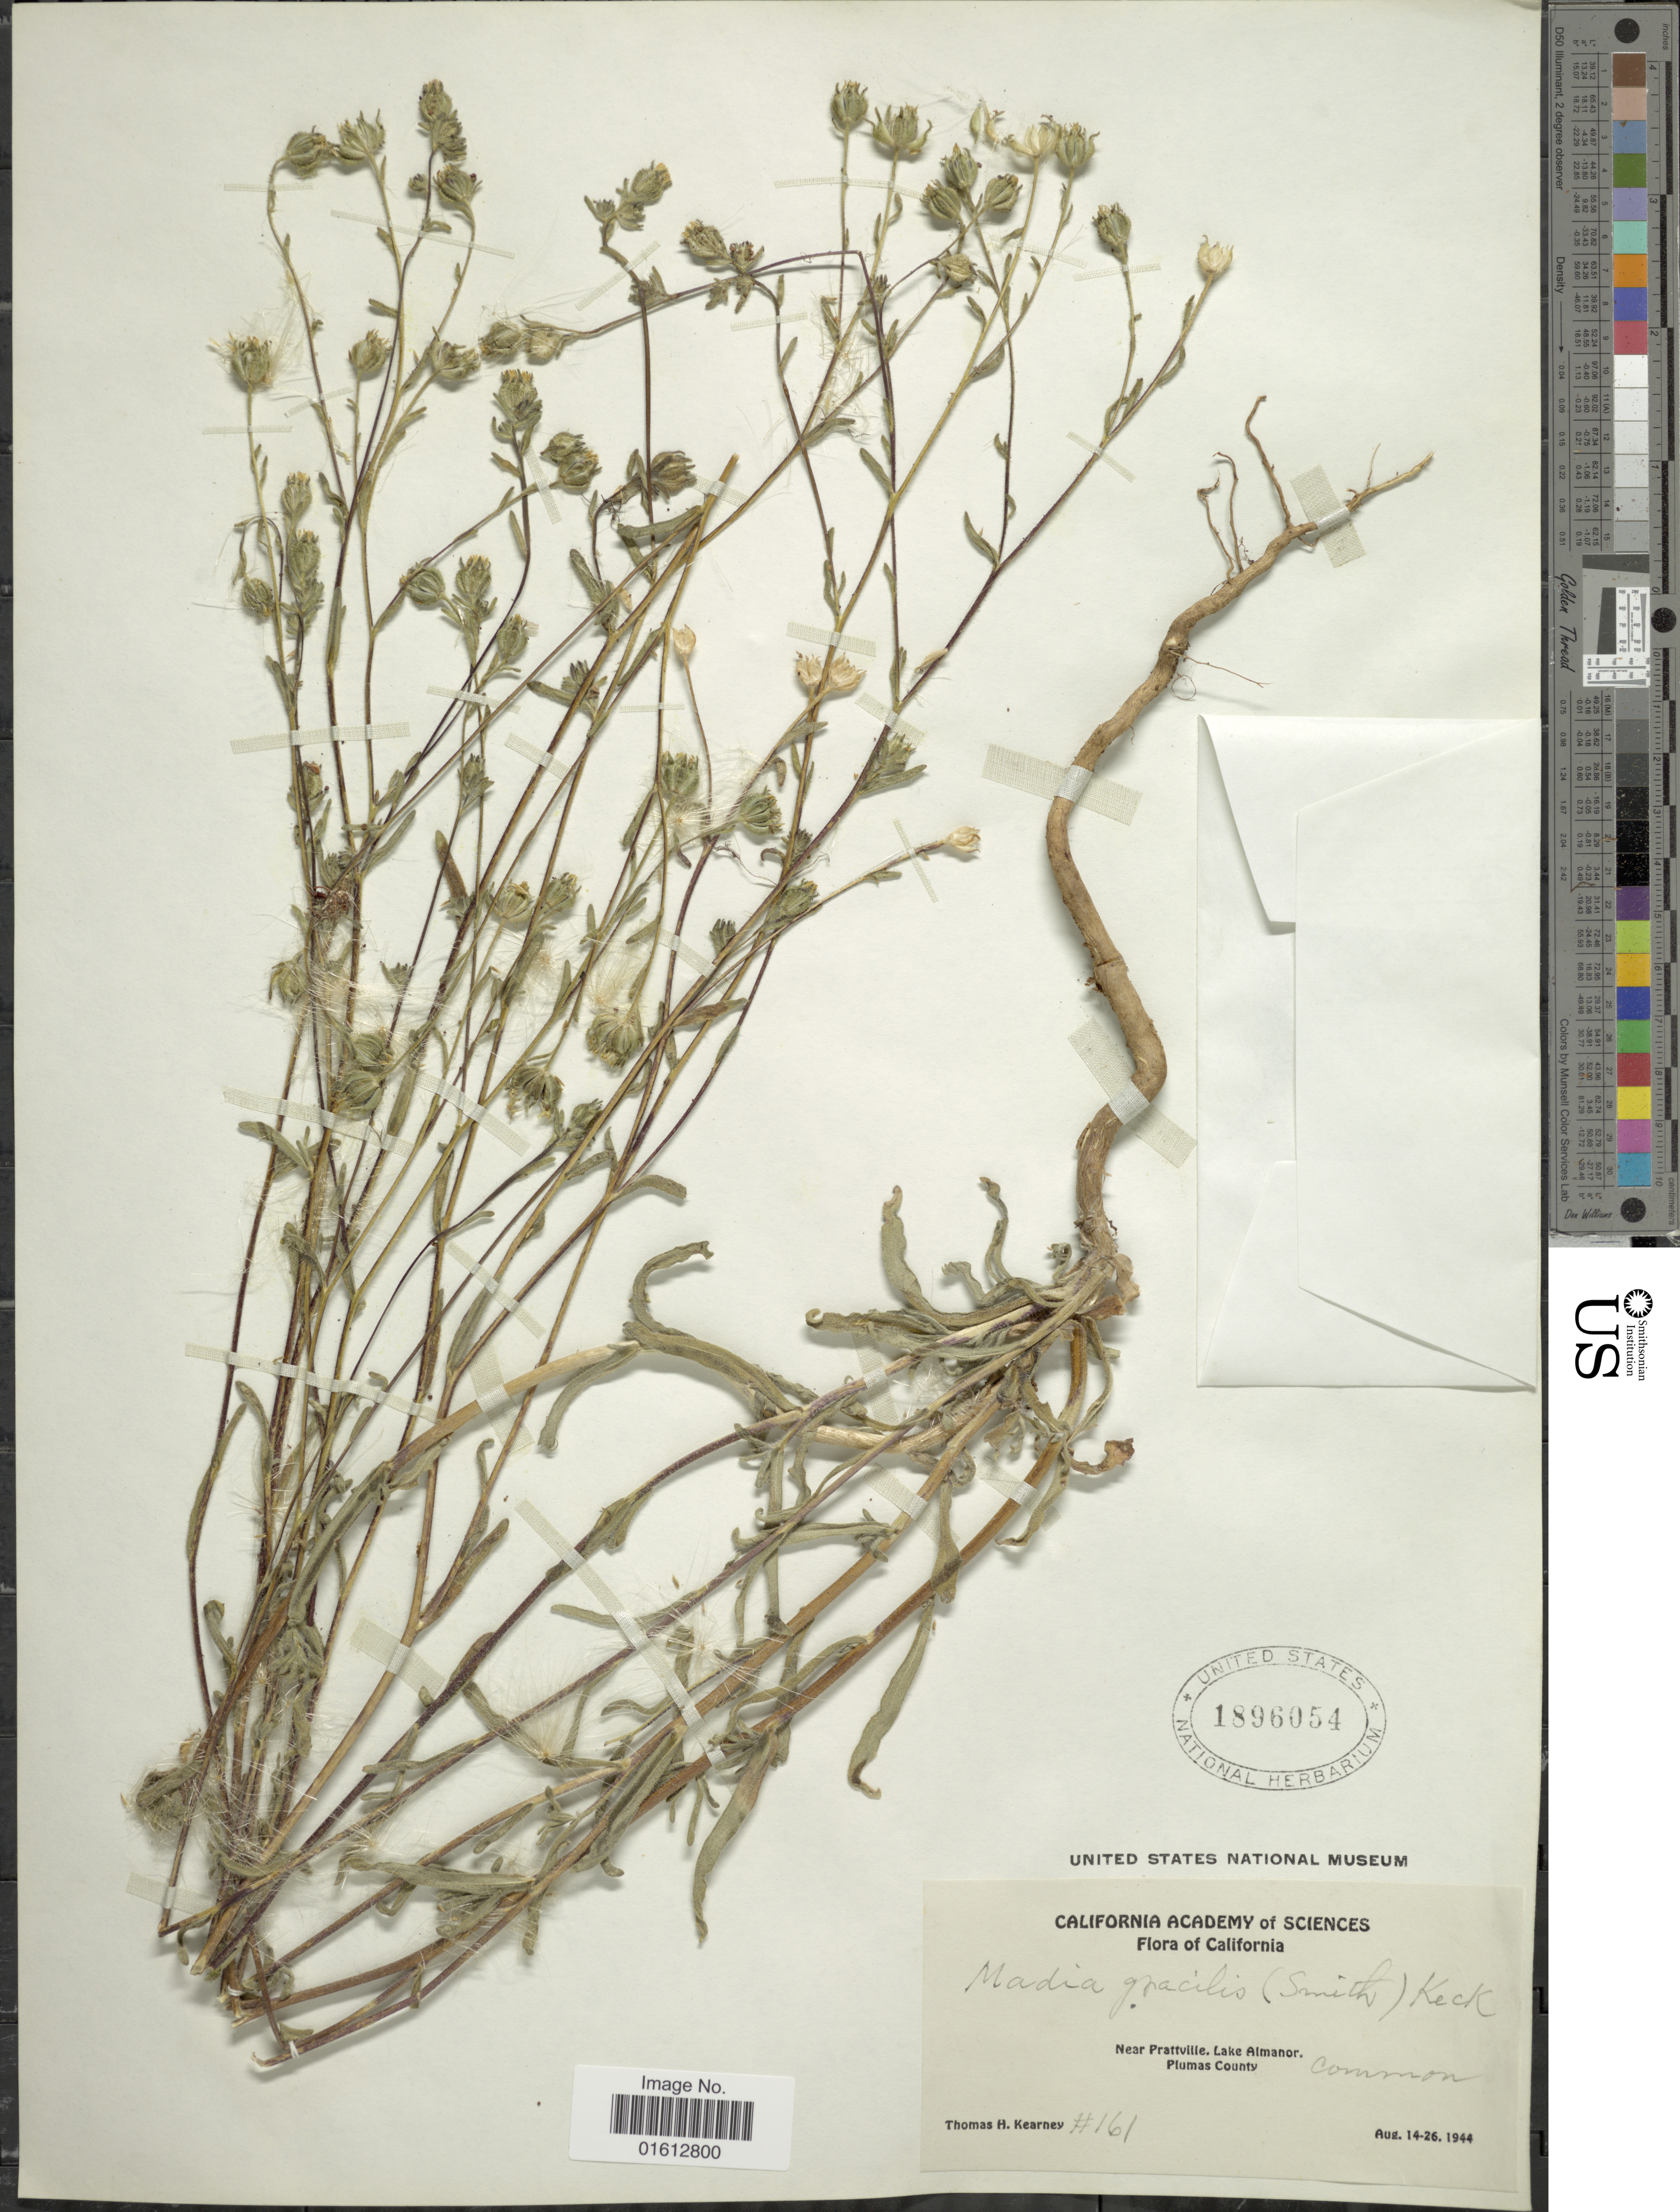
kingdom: Plantae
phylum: Tracheophyta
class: Magnoliopsida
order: Asterales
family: Asteraceae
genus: Madia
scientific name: Madia gracilis subsp. gracilis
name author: (Sm.) D.D. Keck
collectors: T. H. Kearney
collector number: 161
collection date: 1944-08-14/1944-08-26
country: United States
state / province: California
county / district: Plumas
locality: California, near Prattville. lake Almanor, Plumas County.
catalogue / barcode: US 1896054